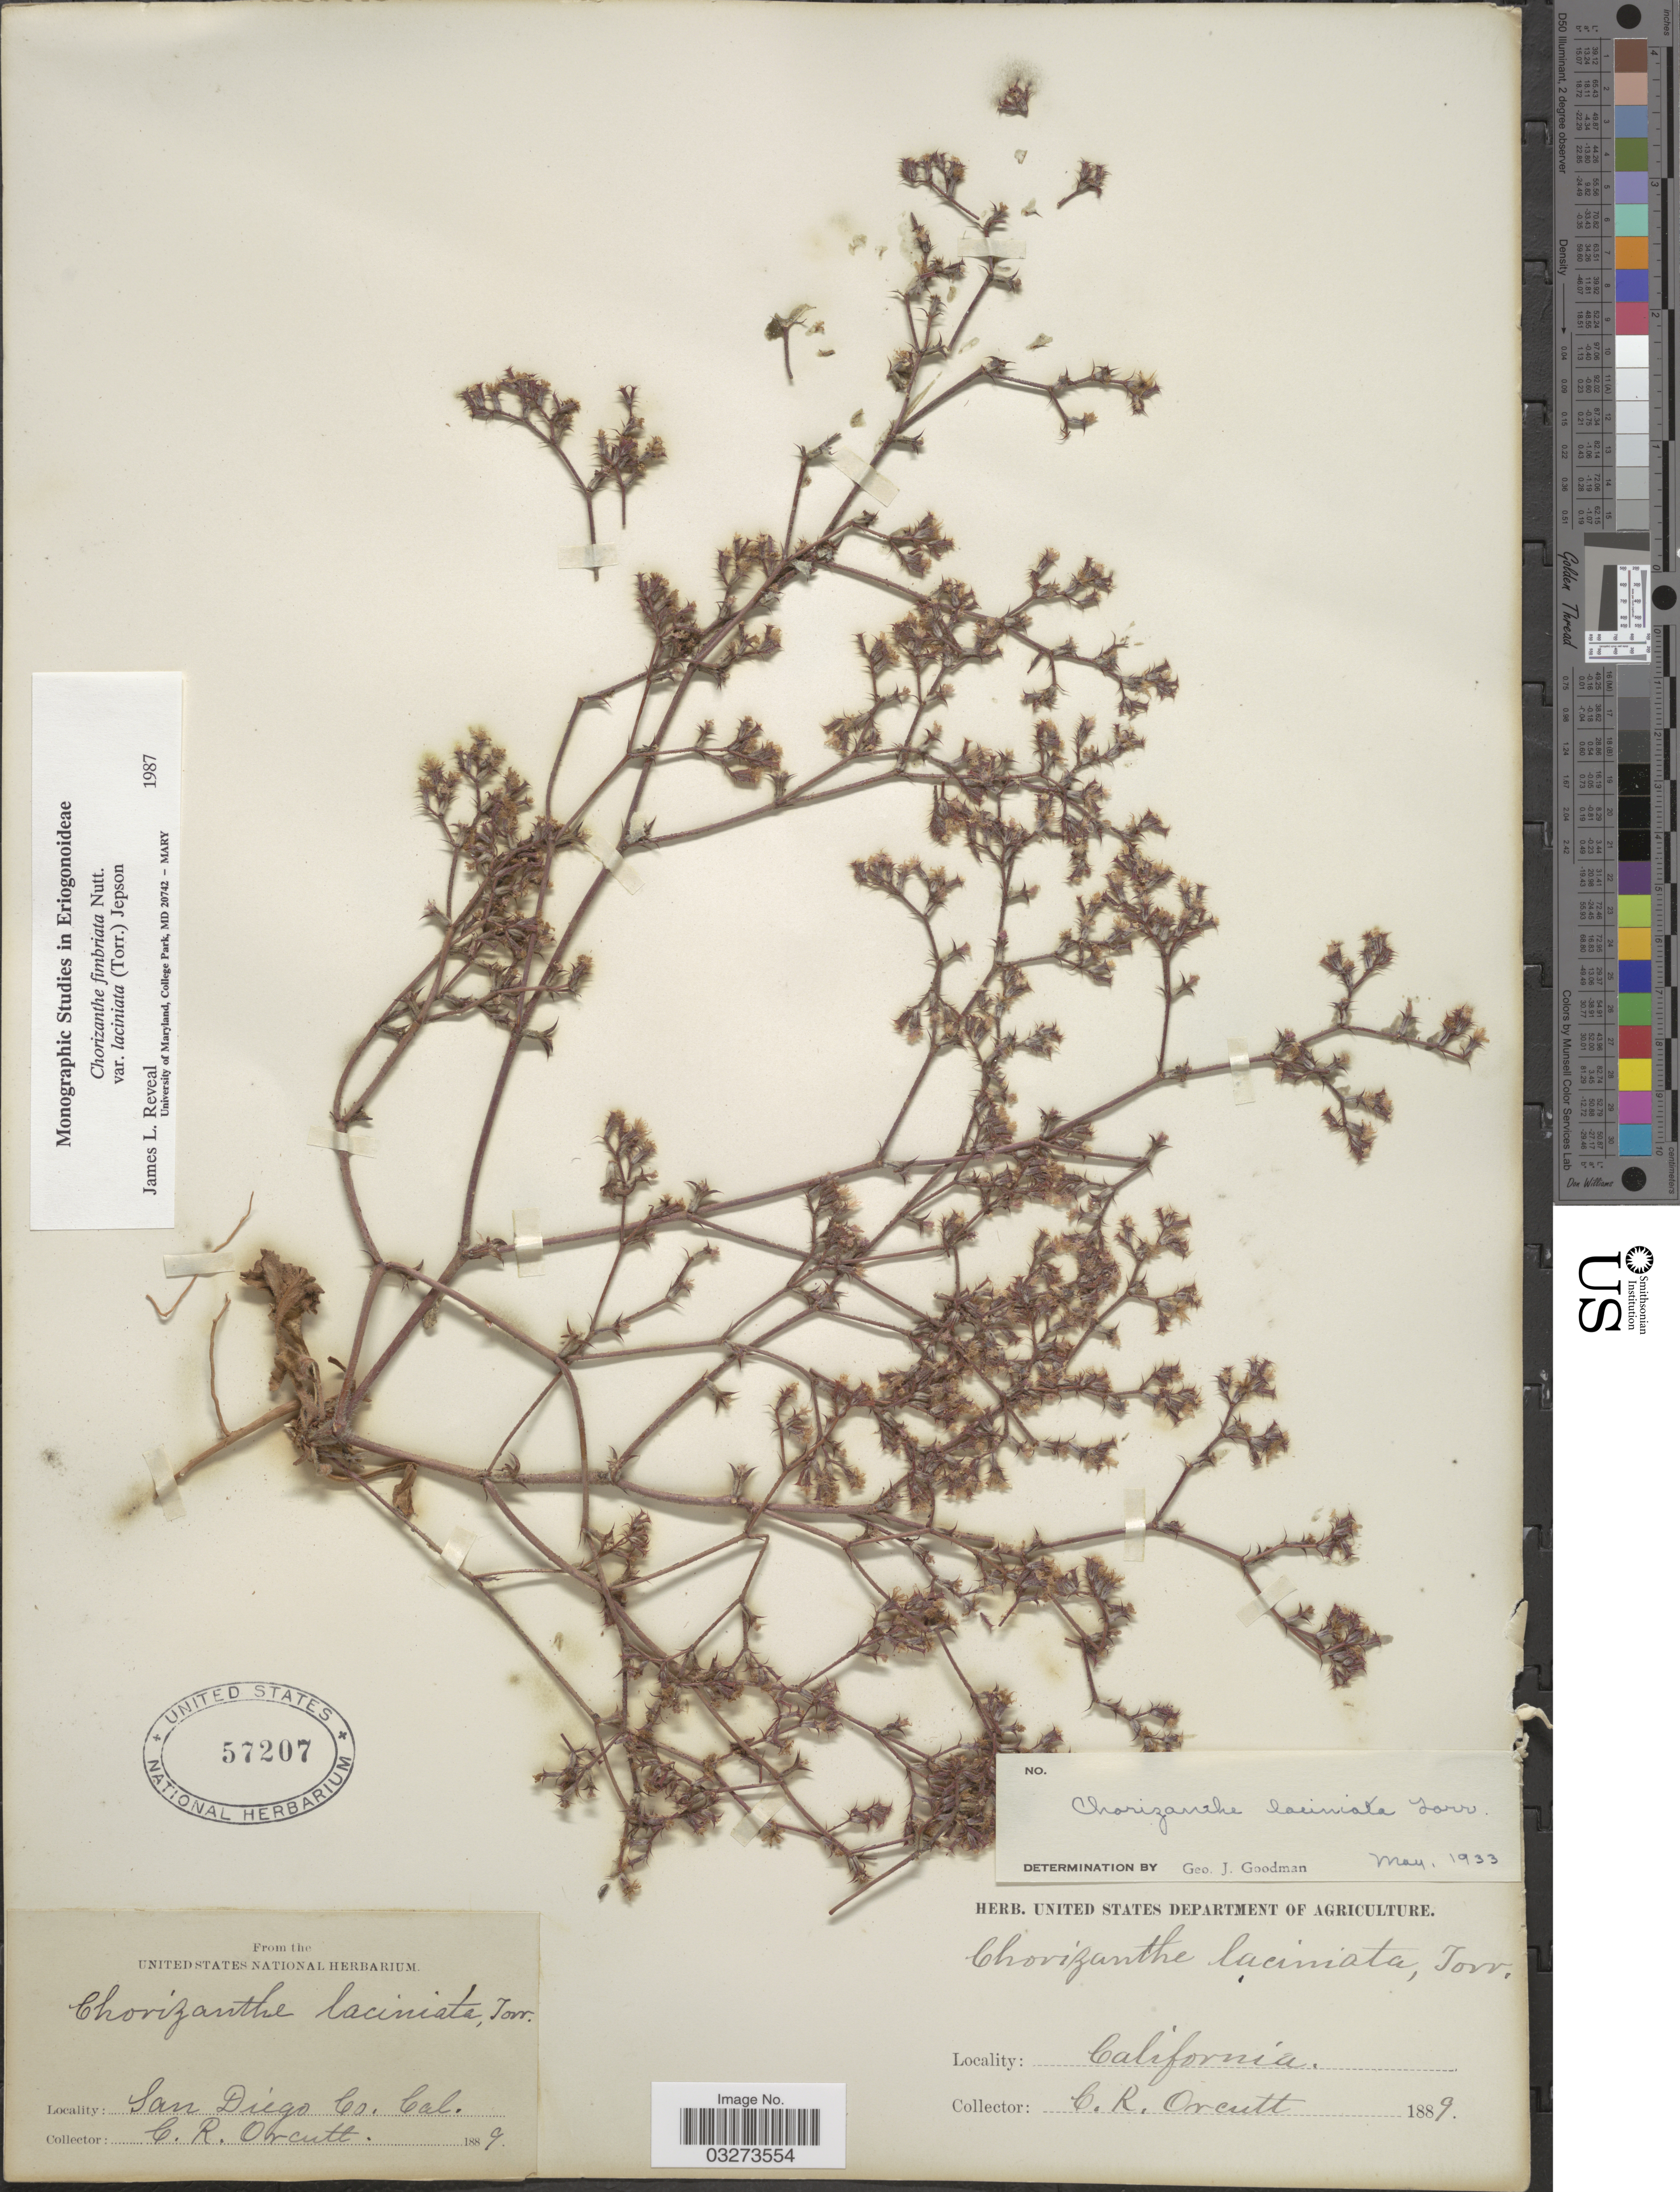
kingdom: Plantae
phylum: Tracheophyta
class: Magnoliopsida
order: Caryophyllales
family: Polygonaceae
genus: Chorizanthe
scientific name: Chorizanthe fimbriata var. laciniata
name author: Nutt.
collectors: C. R. Orcutt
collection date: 1889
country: United States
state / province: California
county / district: San Diego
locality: San Diego Co.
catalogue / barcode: US 57207